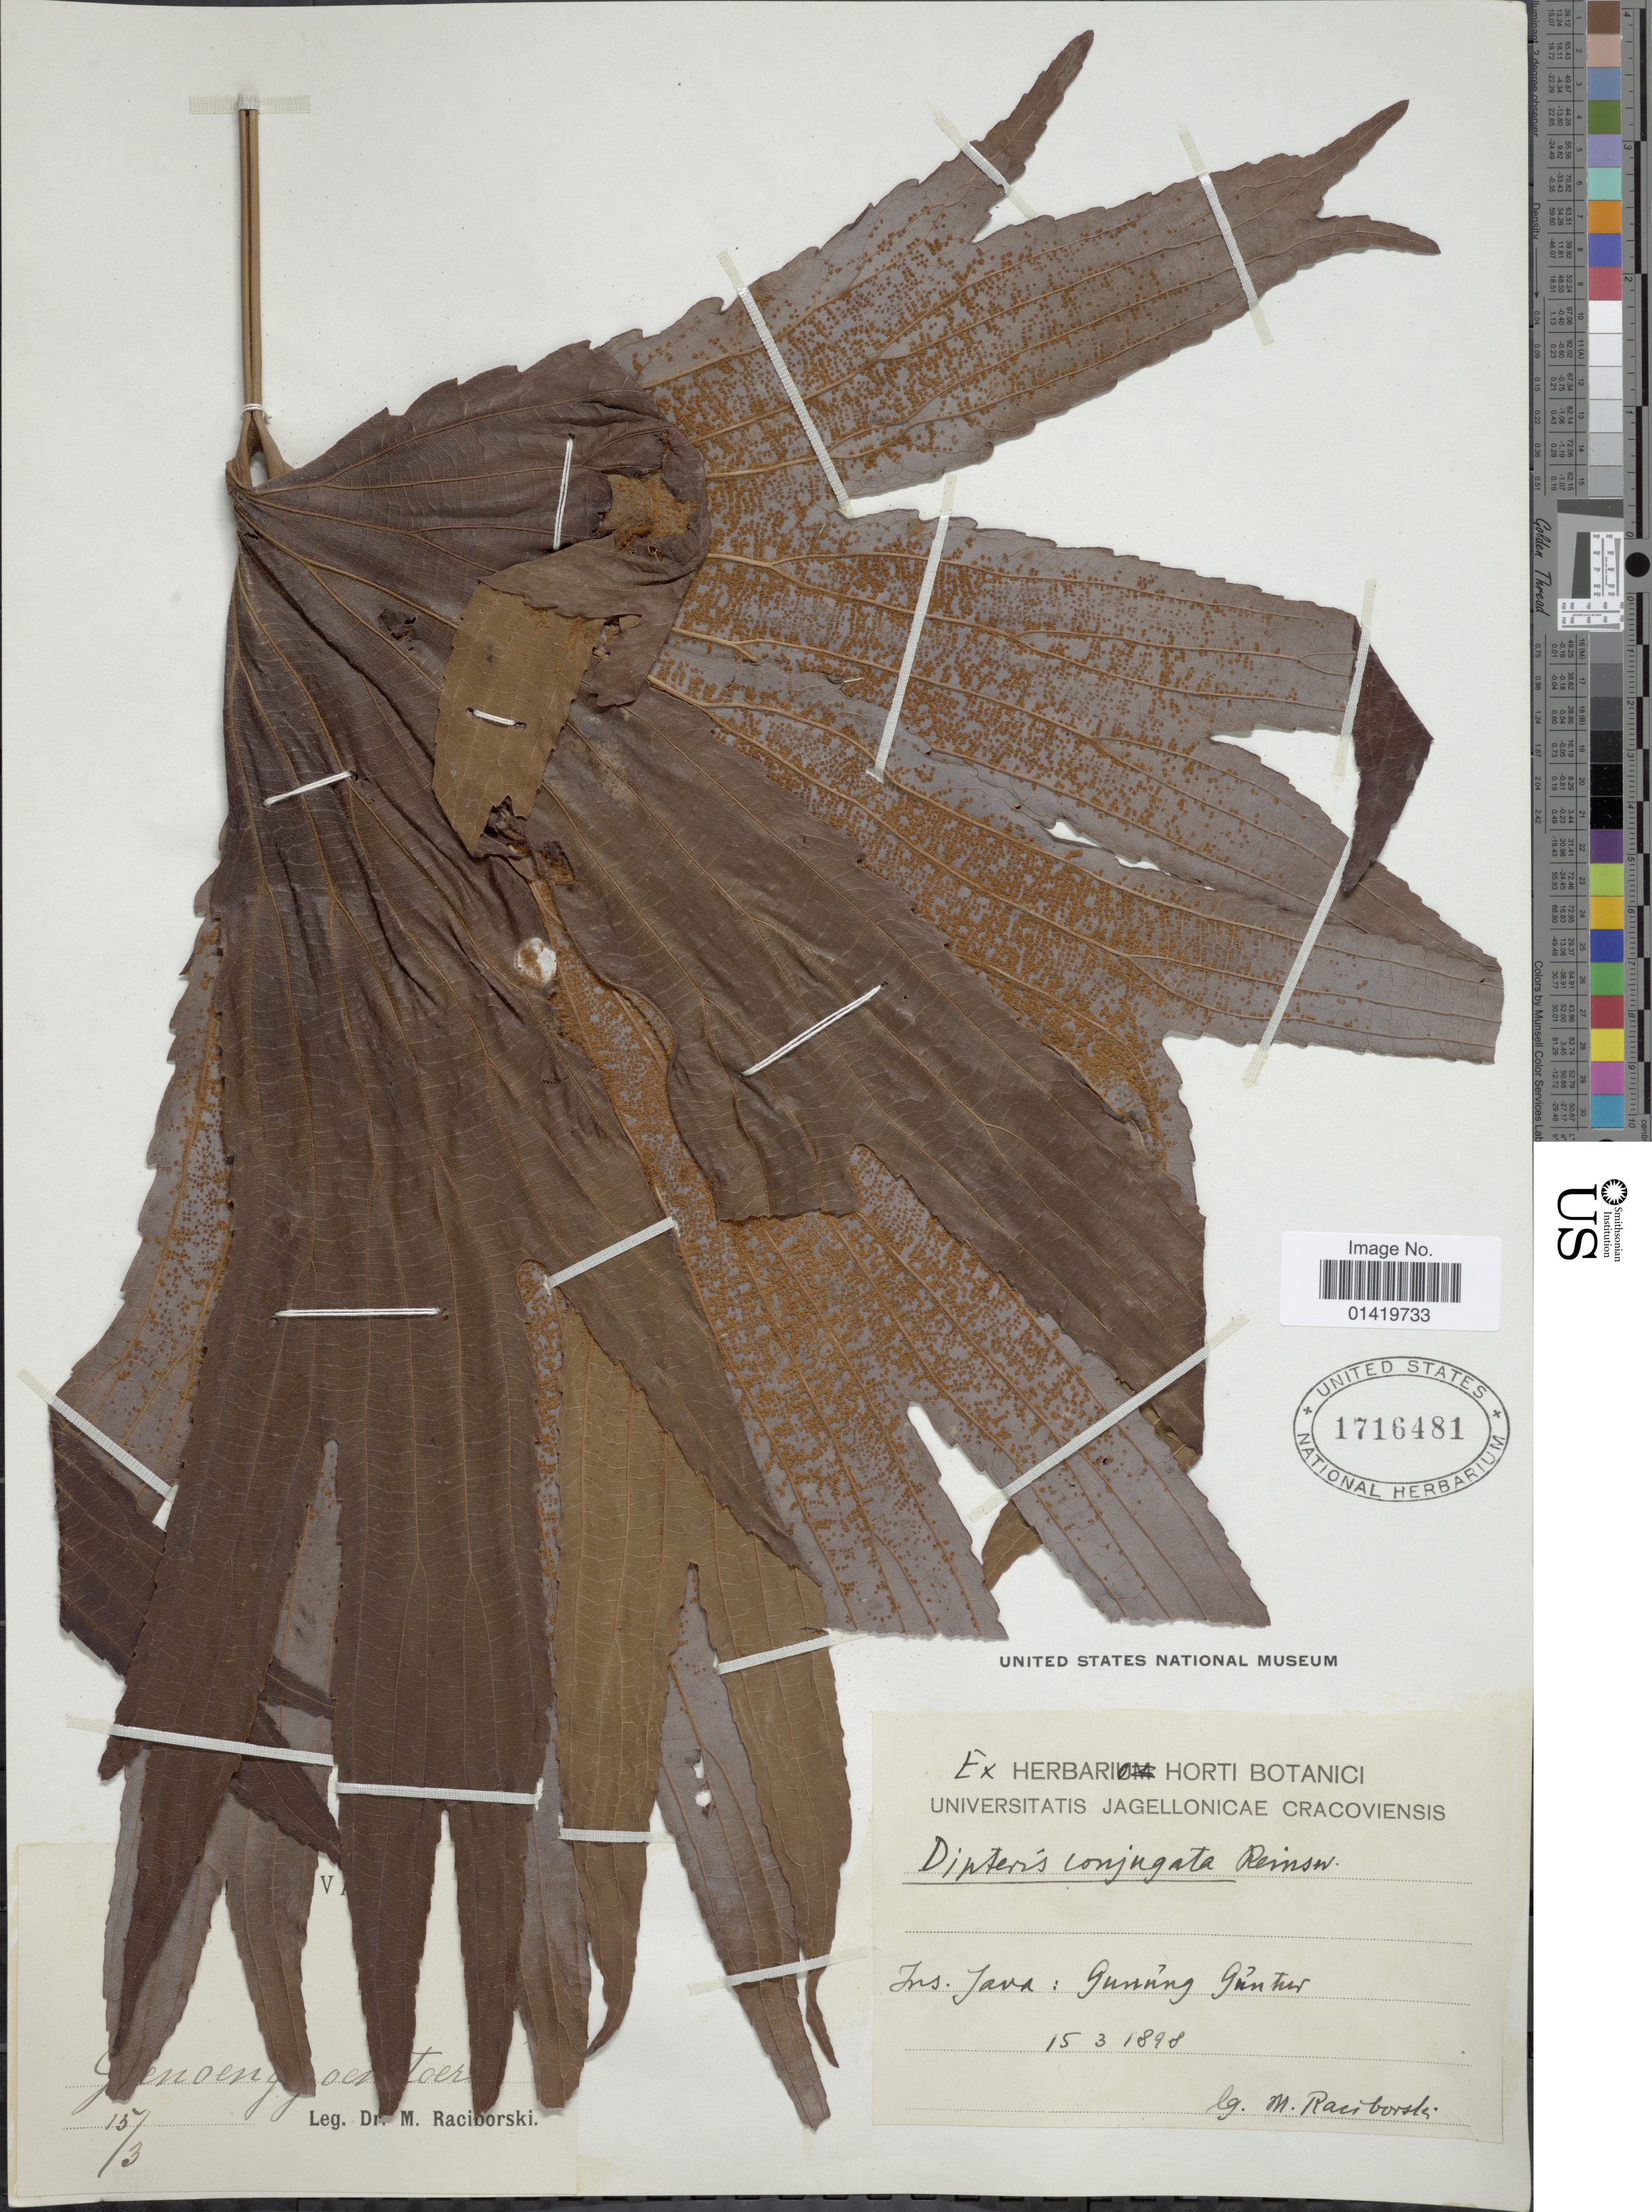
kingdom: Plantae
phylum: Tracheophyta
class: Polypodiopsida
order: Gleicheniales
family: Dipteridaceae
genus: Dipteris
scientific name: Dipteris conjugata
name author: Reinw.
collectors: M. Raciborski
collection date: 1898-03-15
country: Indonesia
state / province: Java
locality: Ins. Java Gunung Guntur [interpreted]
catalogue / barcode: US 1716481